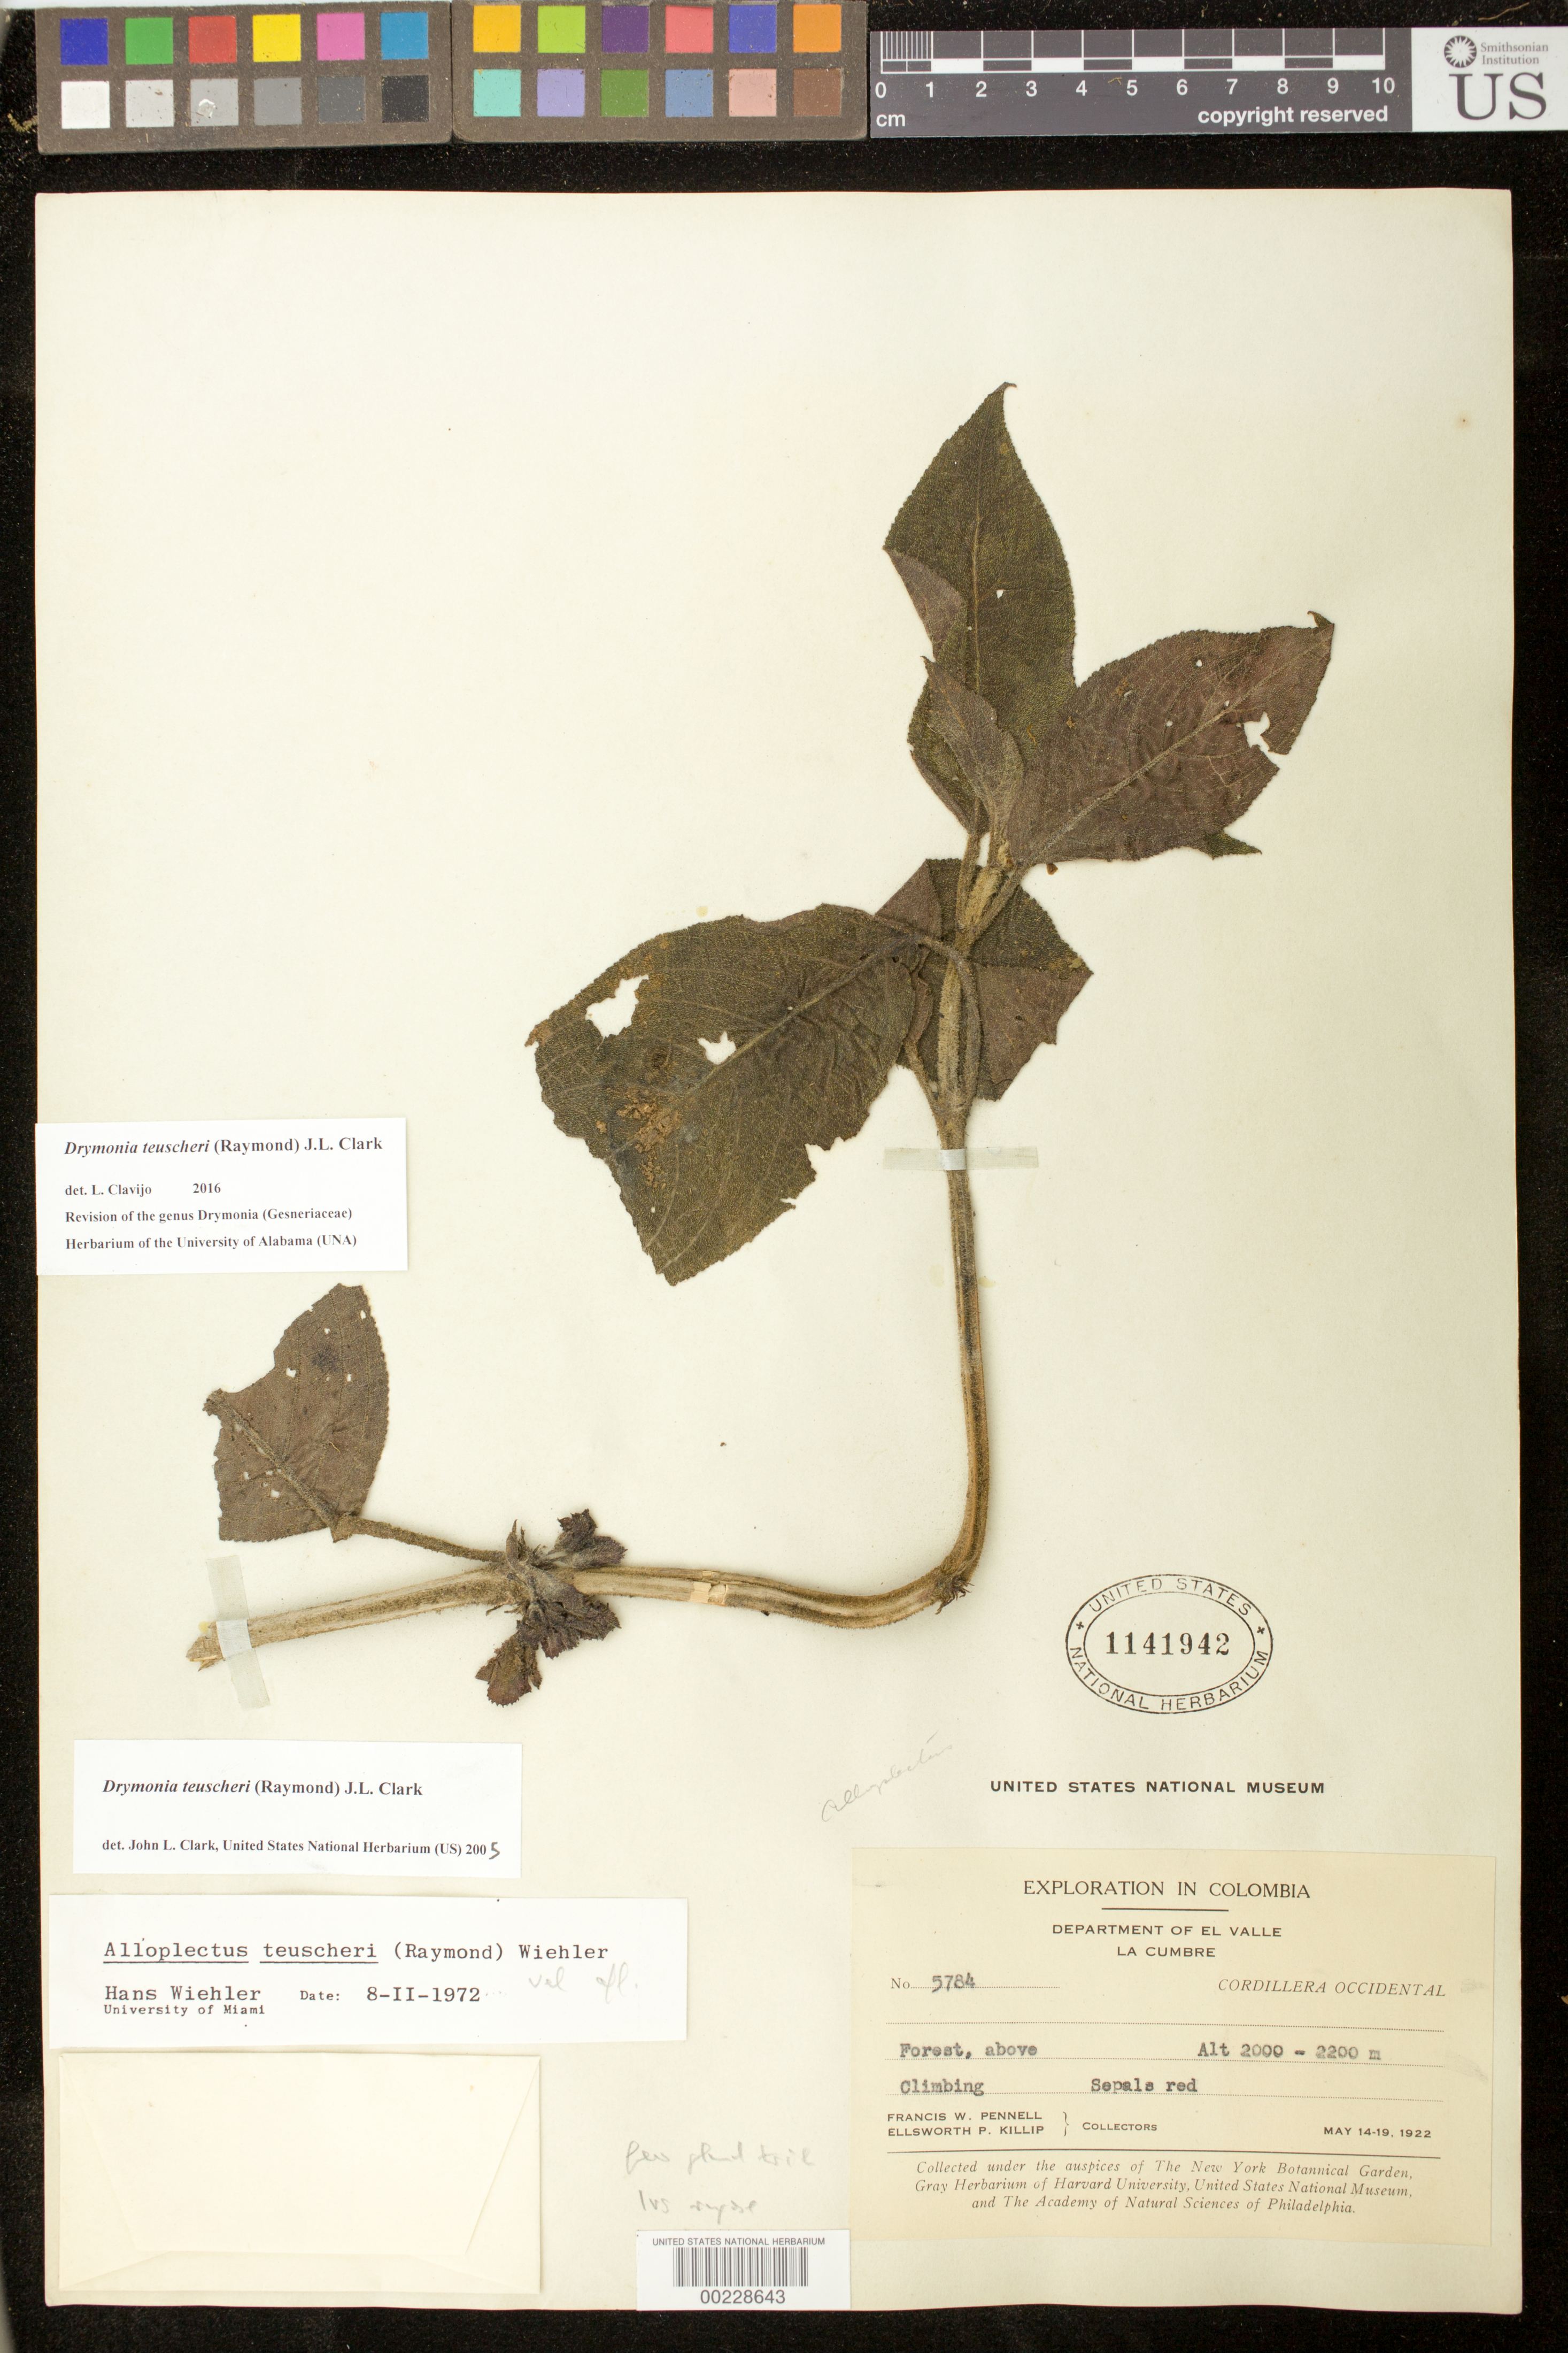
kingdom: Plantae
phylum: Tracheophyta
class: Magnoliopsida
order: Lamiales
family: Gesneriaceae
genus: Drymonia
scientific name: Drymonia teuscheri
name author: (Raymond) J.L. Clark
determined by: Clark, J. L., (SEL), The Marie Selby Botanical Garden (UNITED STATES)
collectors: F. W. Pennell & E. P. Killip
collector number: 5784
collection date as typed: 14-19 May 1922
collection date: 1922-05-14/1922-05-19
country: Colombia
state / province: Valle del Cauca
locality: Cordillera Occidental, La Cumbre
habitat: Forest, above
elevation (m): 2000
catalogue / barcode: US 1141942